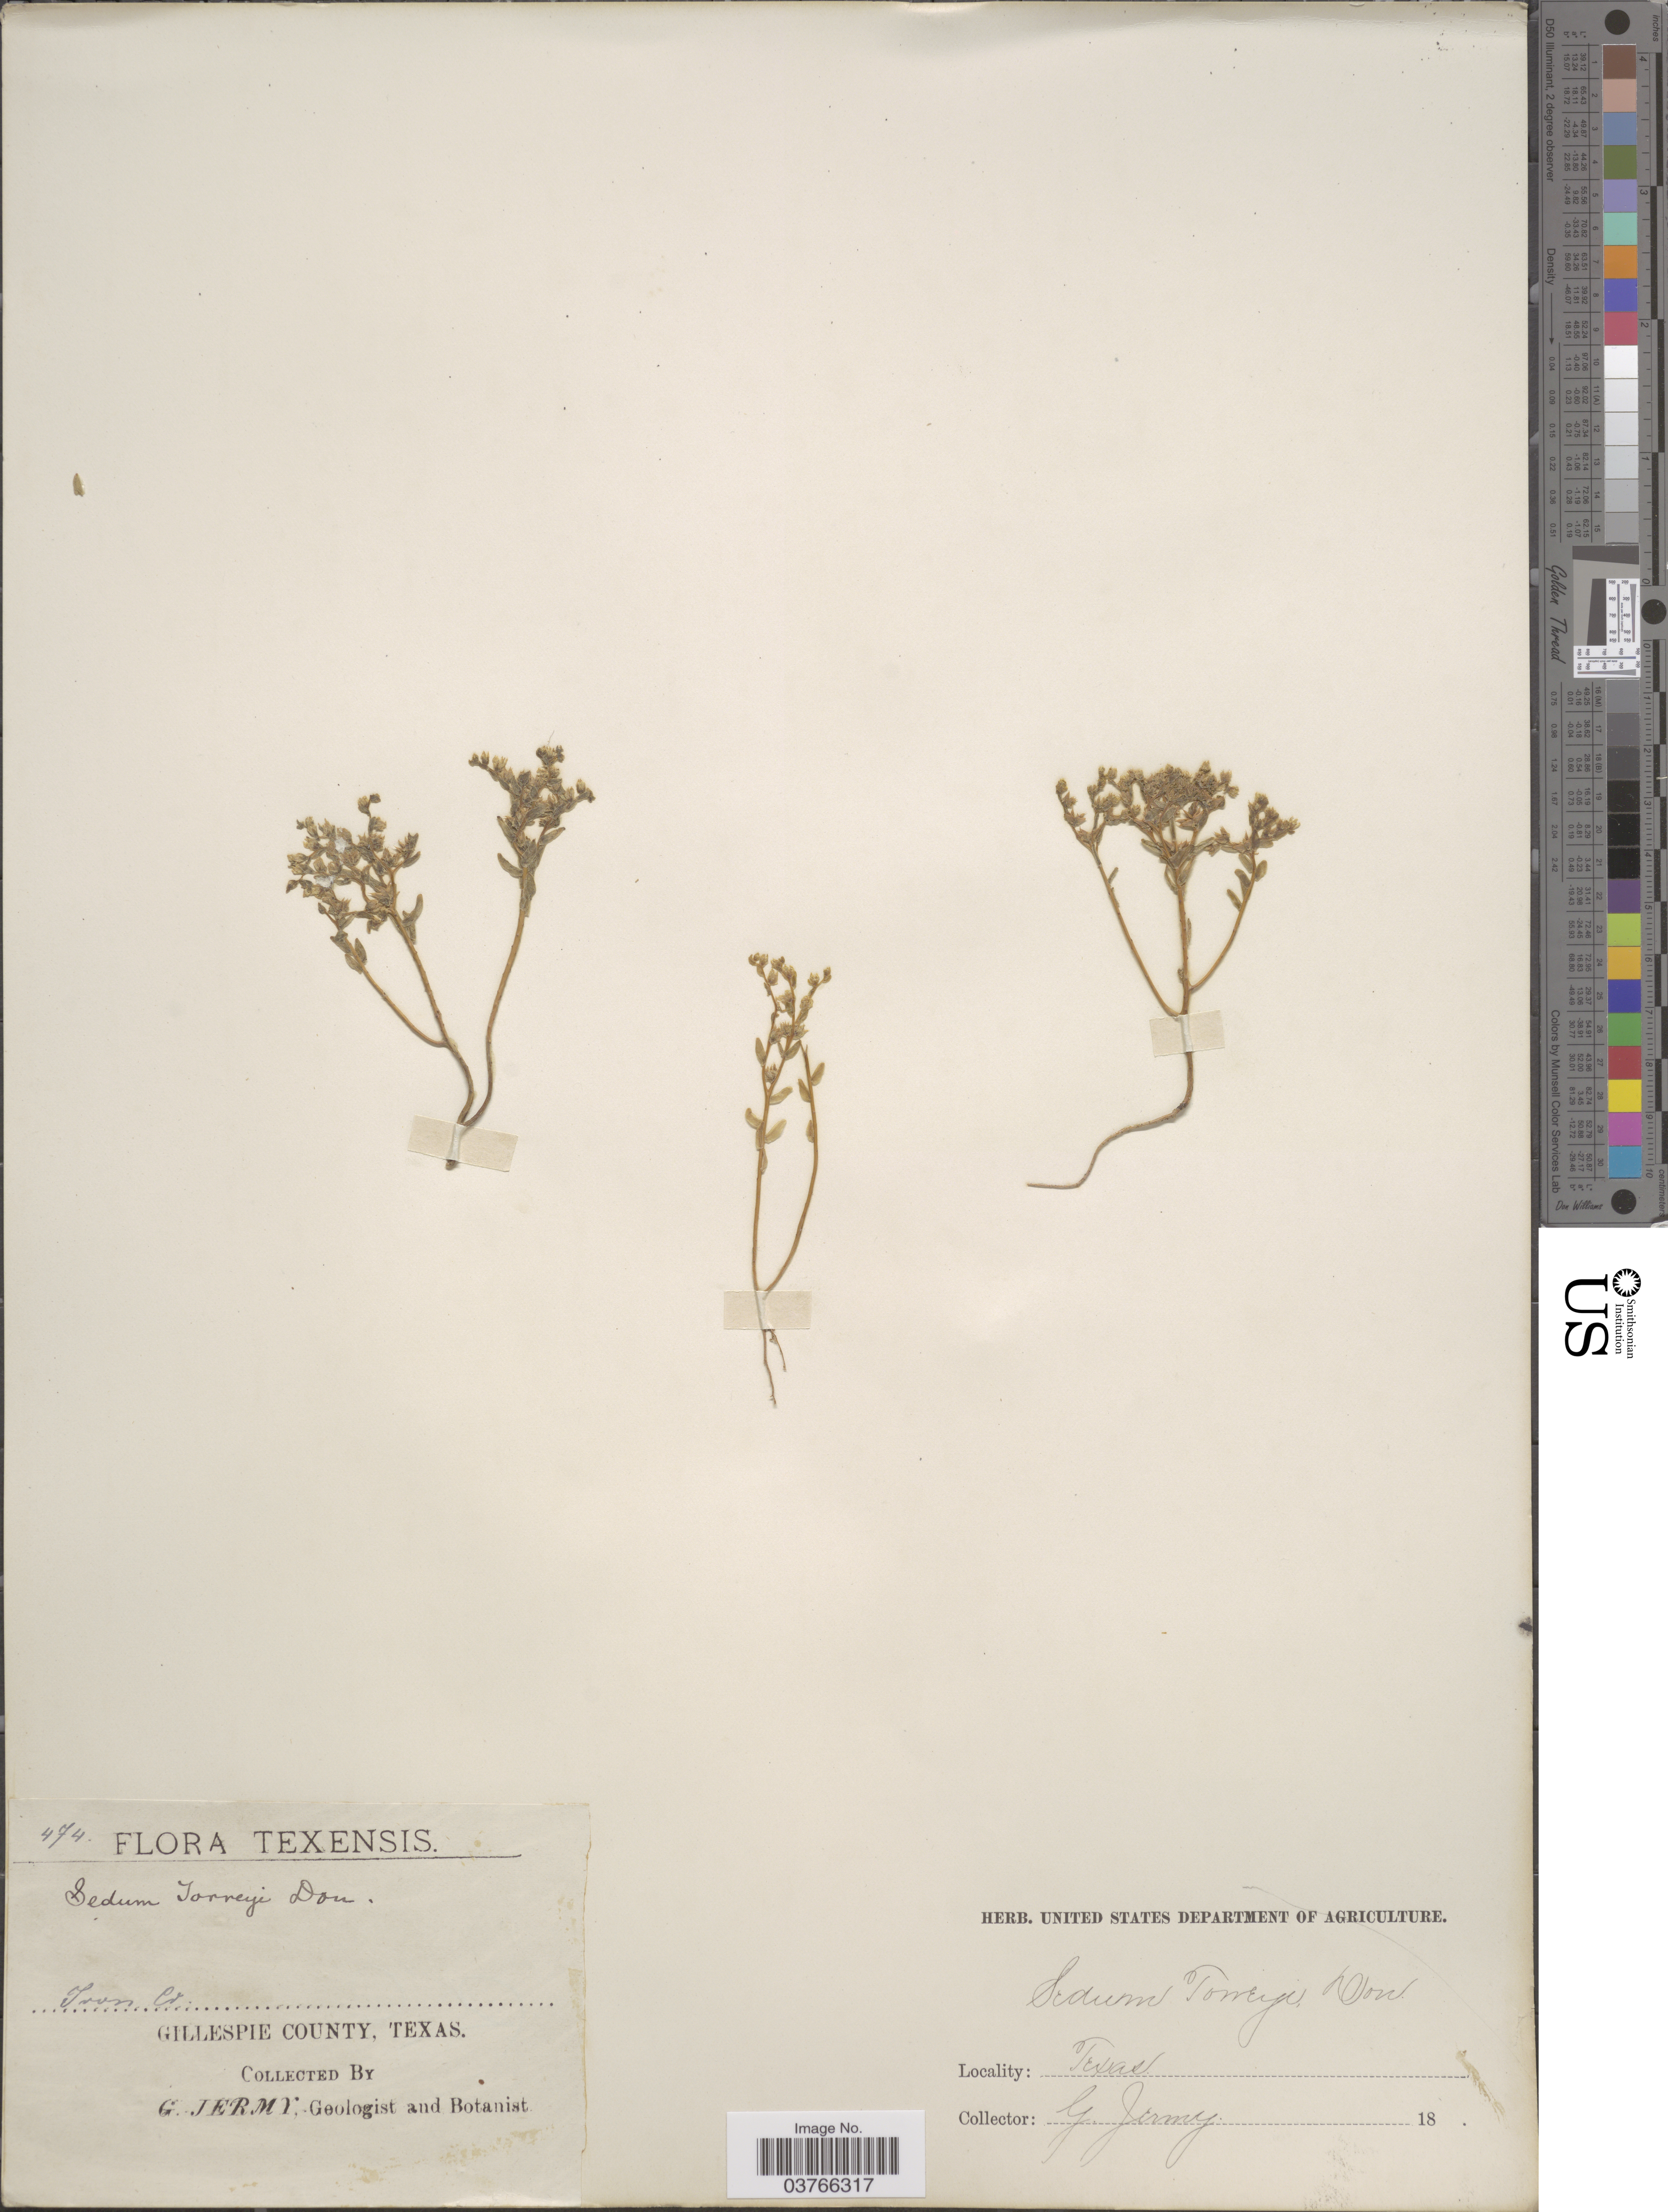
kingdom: Plantae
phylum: Tracheophyta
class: Magnoliopsida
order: Saxifragales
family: Crassulaceae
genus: Sedum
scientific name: Sedum nuttallianum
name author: Raf.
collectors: G. Jermy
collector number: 474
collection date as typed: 18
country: United States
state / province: Texas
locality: Iron Co. Gillespie County.